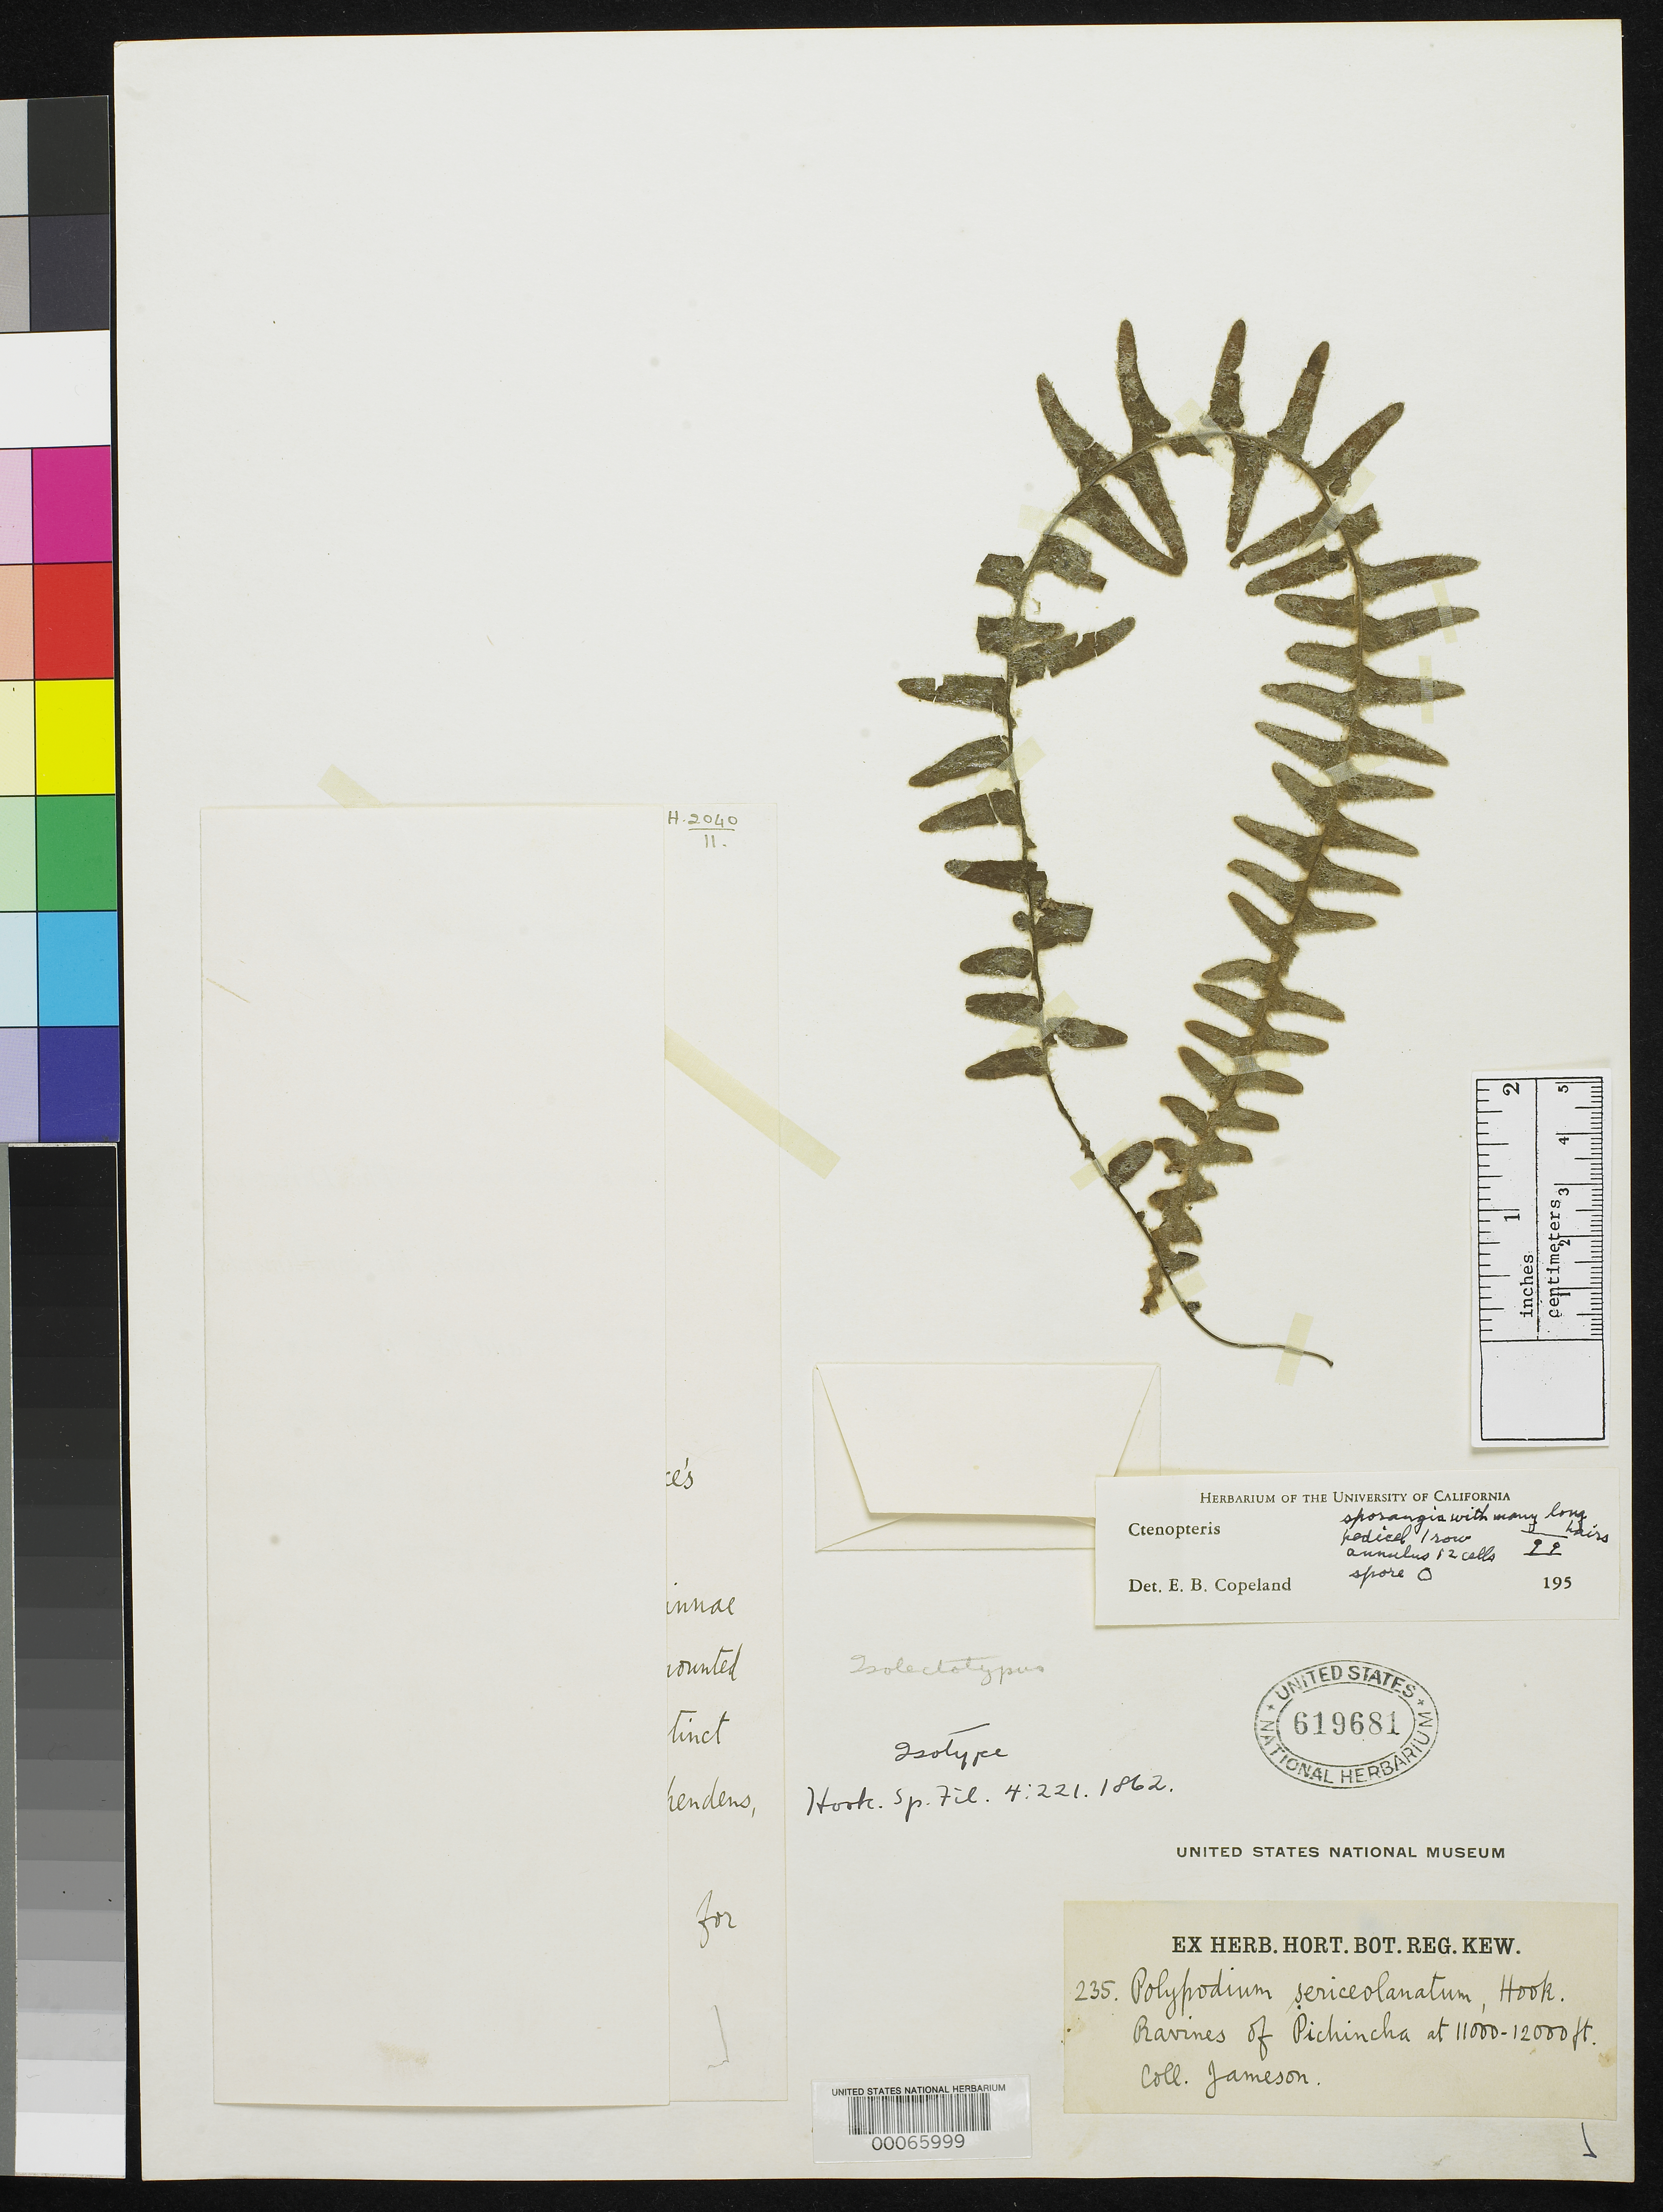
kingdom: Plantae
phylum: Tracheophyta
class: Polypodiopsida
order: Polypodiales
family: Polypodiaceae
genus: Polypodium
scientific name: Polypodium sericeolanatum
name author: Hook.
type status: Type Collection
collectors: W. Jameson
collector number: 235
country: Ecuador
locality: ravines of Pichincha.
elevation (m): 335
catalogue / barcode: US 619681